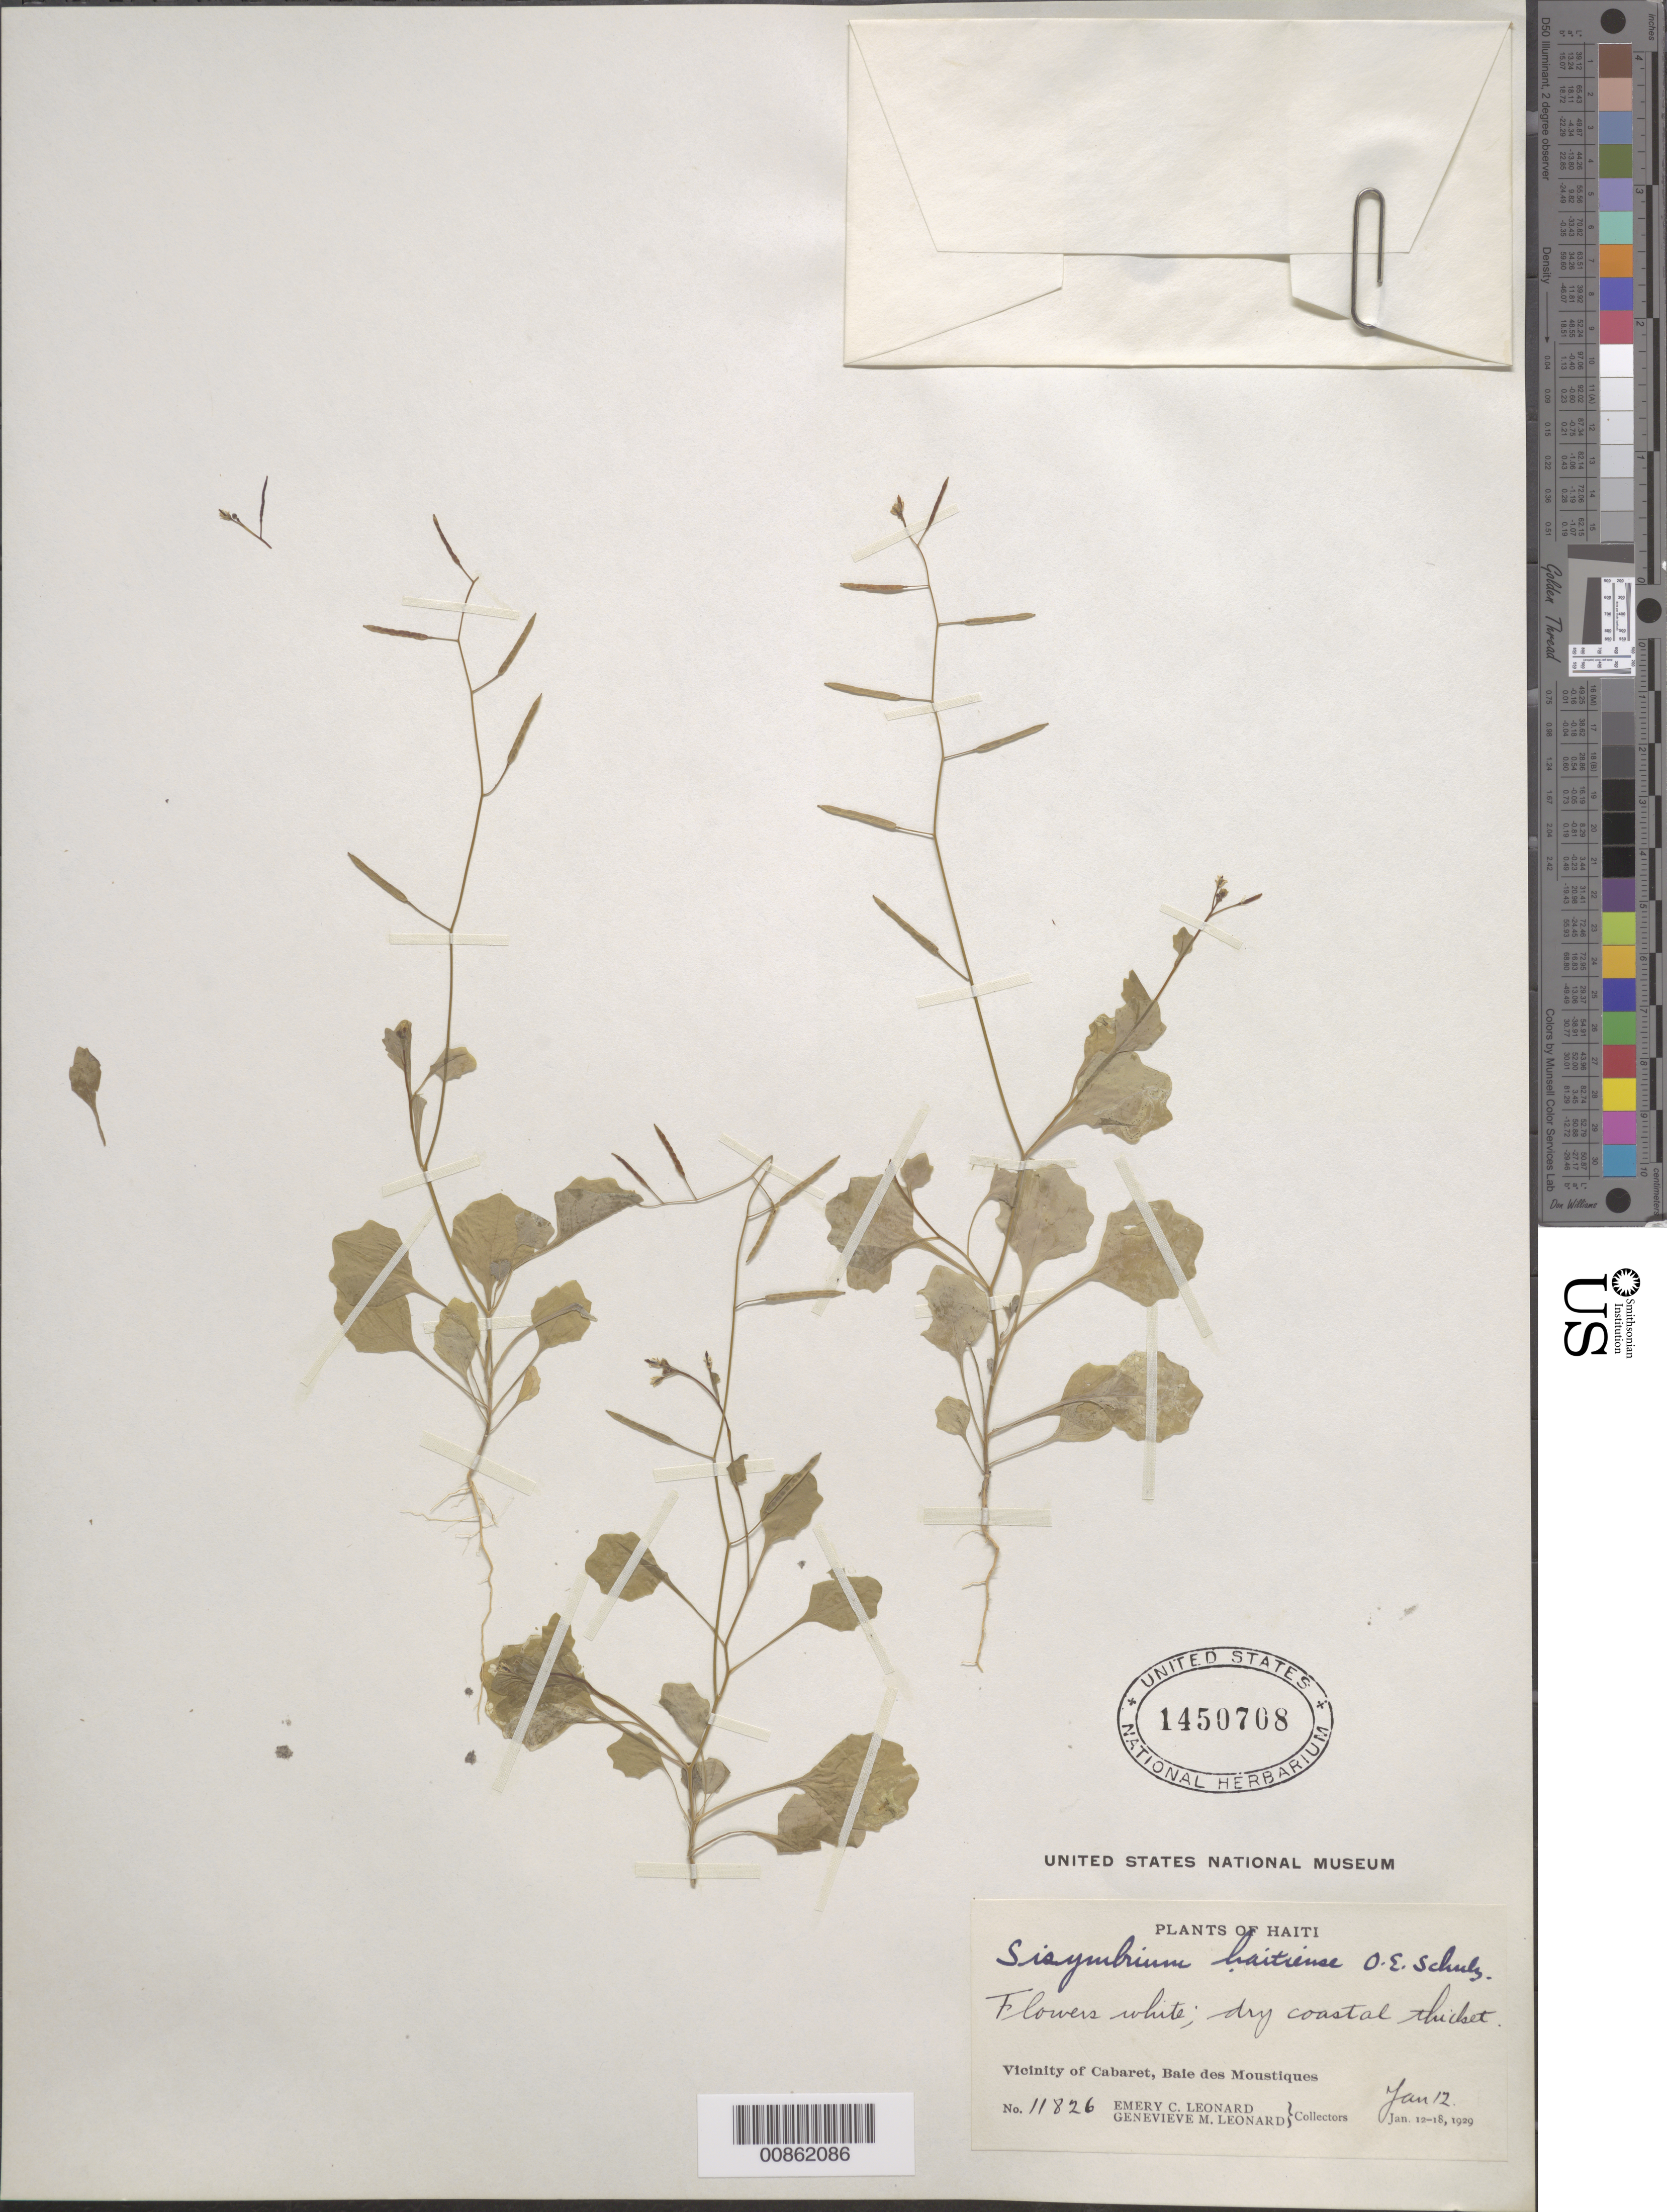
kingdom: Plantae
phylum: Tracheophyta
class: Magnoliopsida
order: Brassicales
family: Brassicaceae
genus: Sisymbrium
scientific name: Sisymbrium haitiense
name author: O.E. Schulz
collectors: E. C. Leonard & G. M. Leonard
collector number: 11826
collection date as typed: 12 Jan 1929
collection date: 1929-01-12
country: Haiti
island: Hispaniola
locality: Vicinity of Cabaret, Baie des Moustiques.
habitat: Dry coastal thicket.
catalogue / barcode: US 1450708